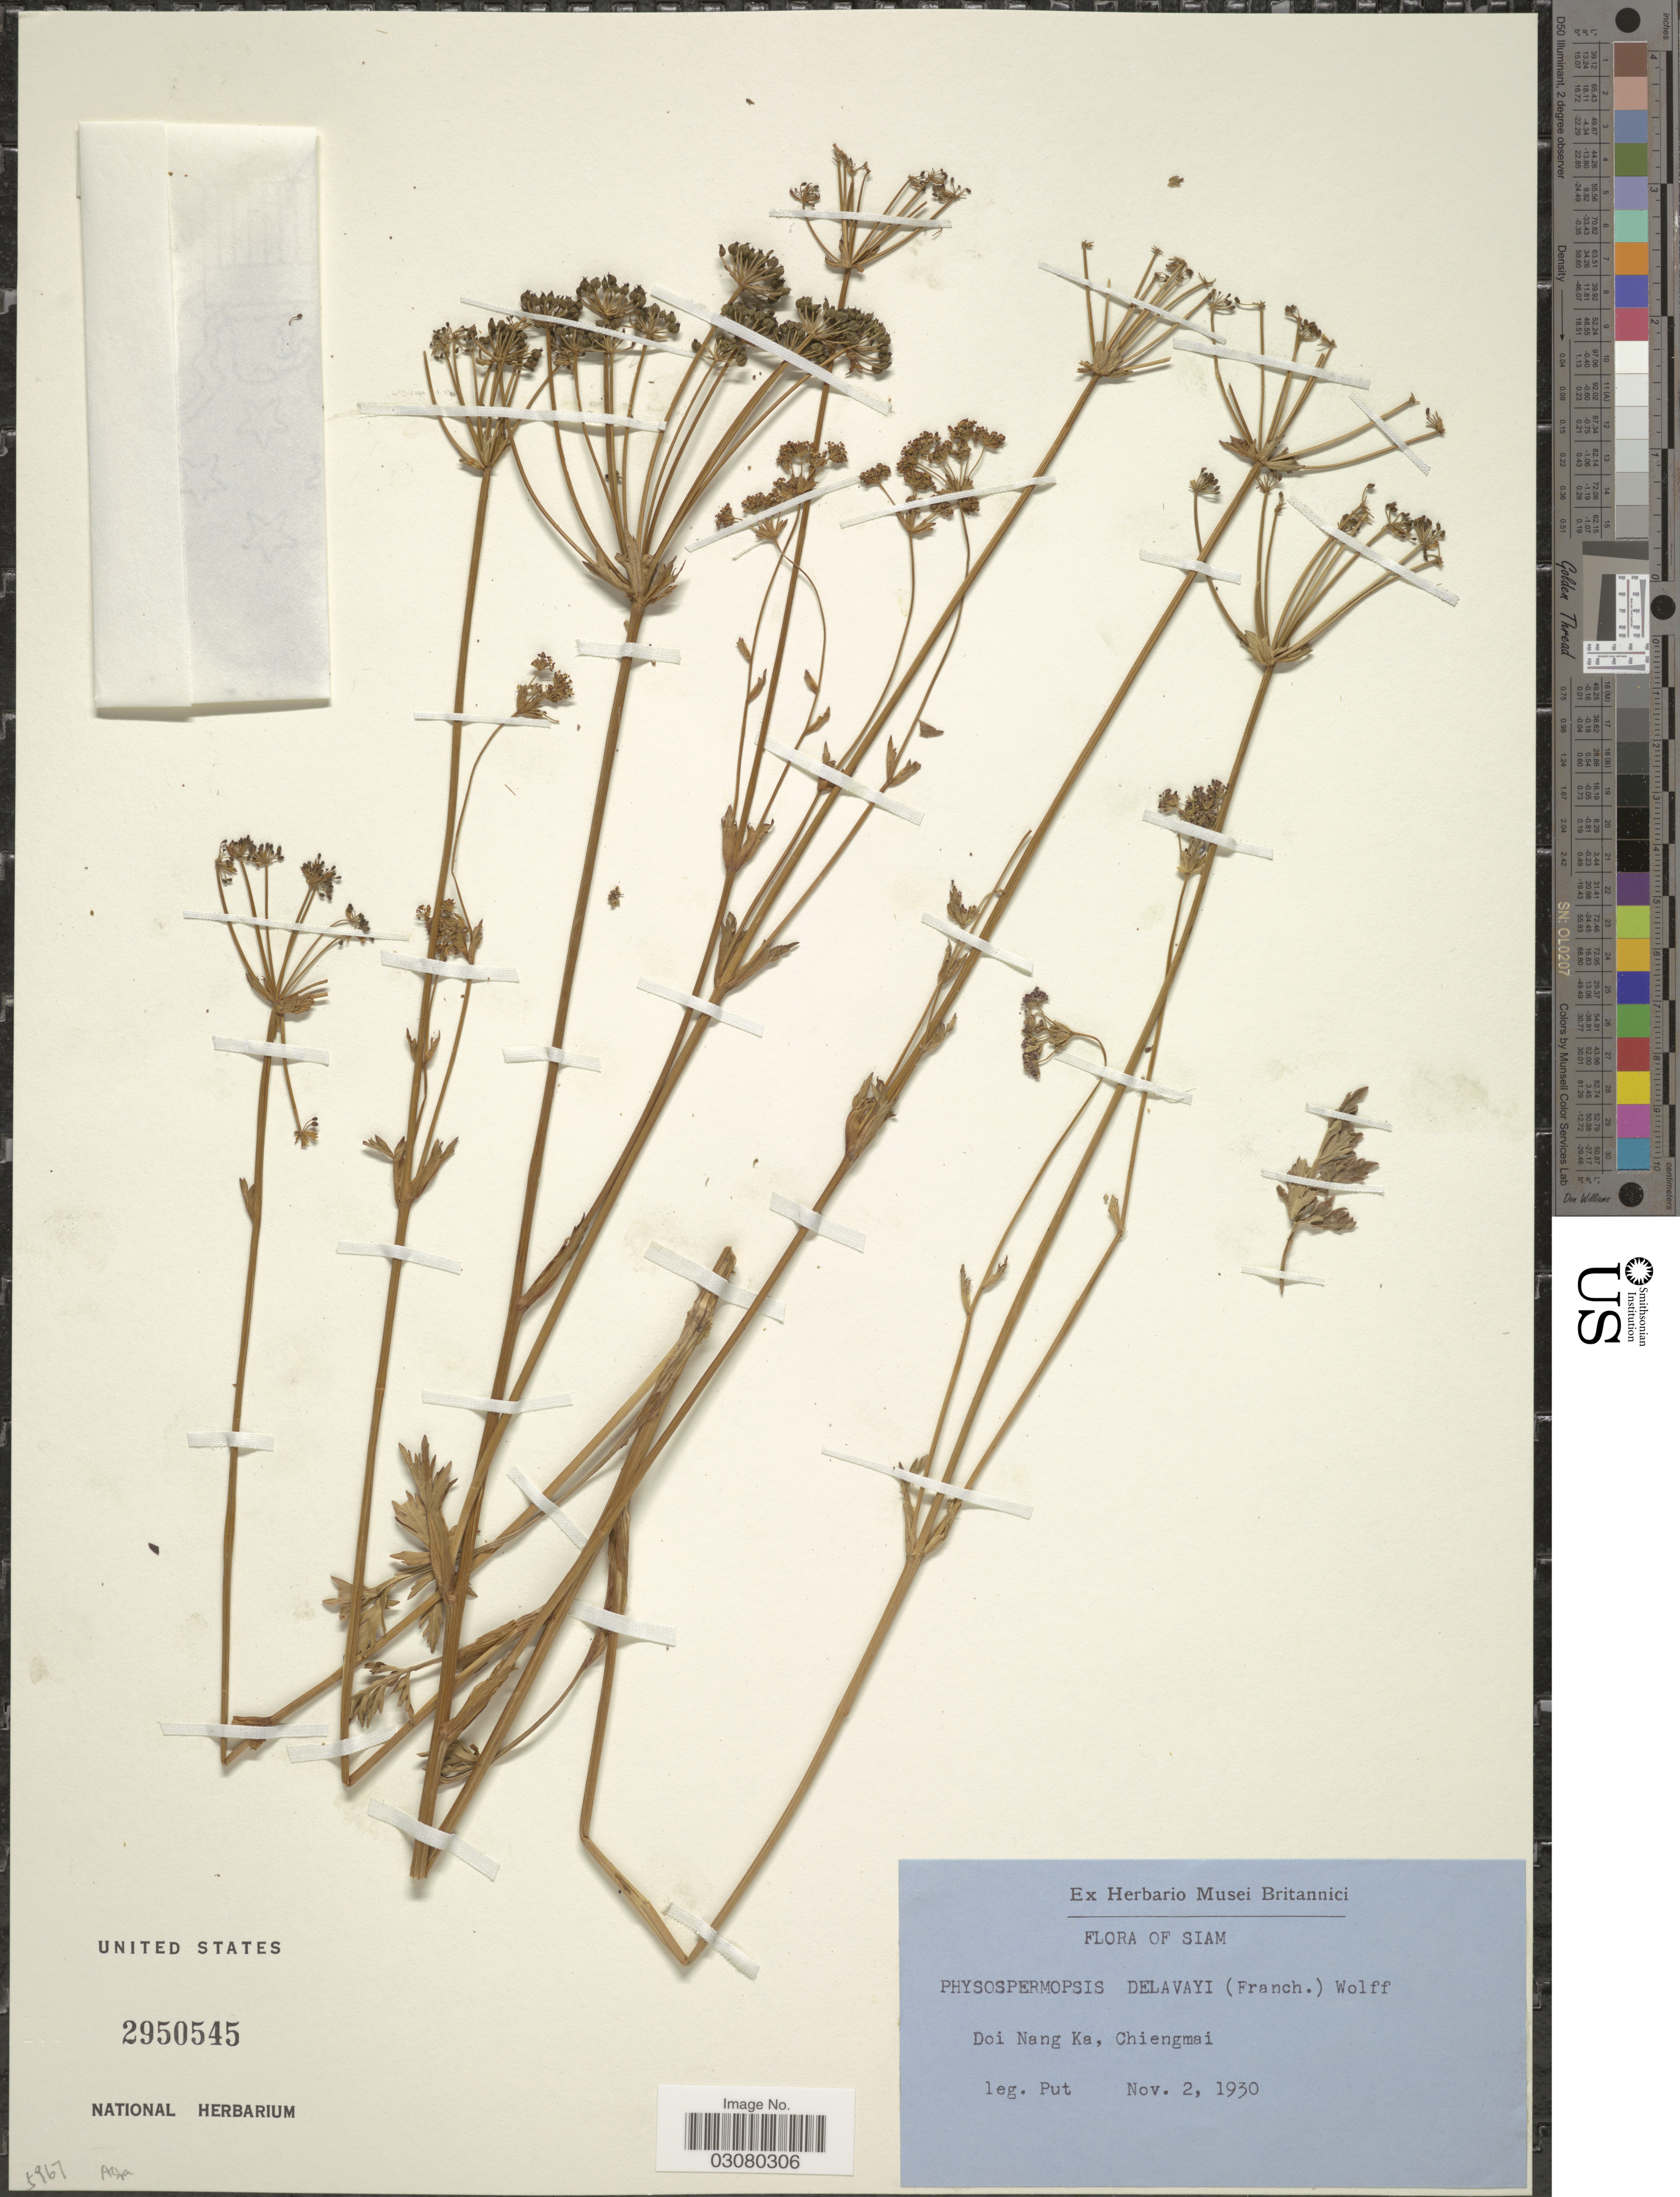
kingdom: Plantae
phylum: Tracheophyta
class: Magnoliopsida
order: Apiales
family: Apiaceae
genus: Physospermopsis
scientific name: Physospermopsis delavayi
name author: (Franch.) H. Wolff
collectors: -. Put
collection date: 1930-11-02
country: Thailand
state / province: Chiang Mai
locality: Siam. Doi Nang Ka, Chiengmai.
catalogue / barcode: US 2950545